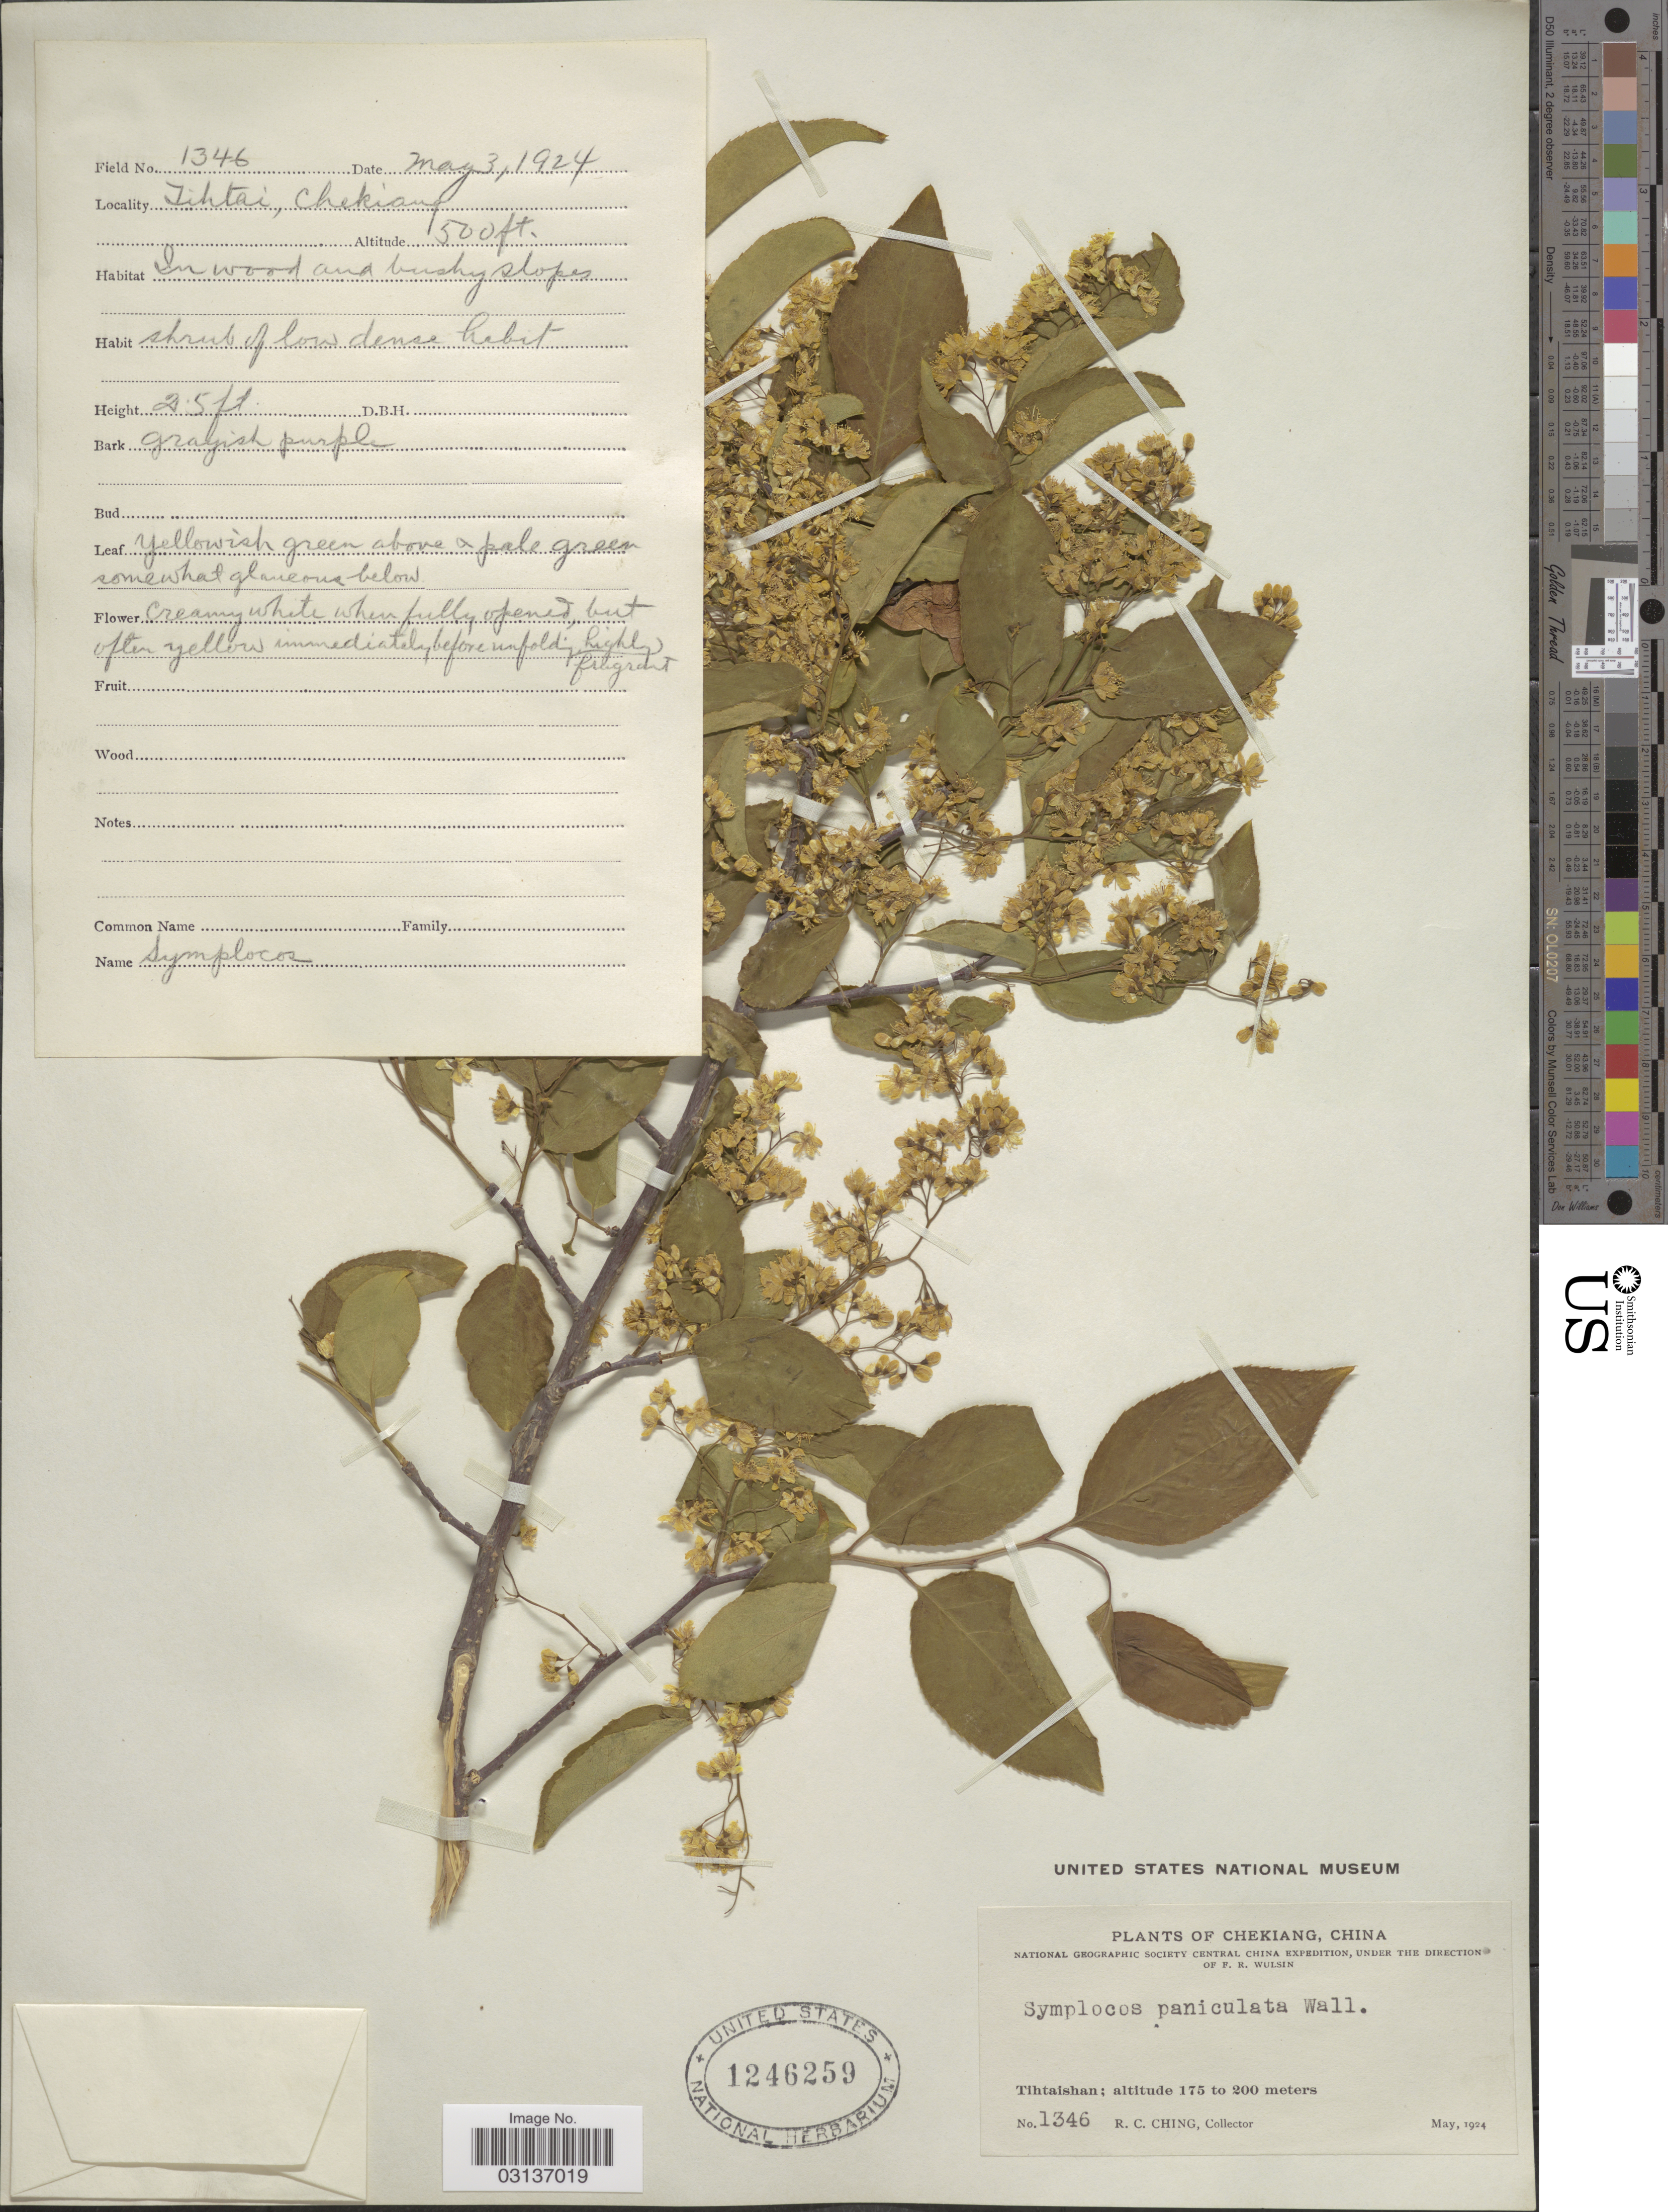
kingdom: Plantae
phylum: Tracheophyta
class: Magnoliopsida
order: Ericales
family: Symplocaceae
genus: Symplocos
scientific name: Symplocos paniculata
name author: Miq.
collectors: R. C. Ching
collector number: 1346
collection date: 1924-05-03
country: China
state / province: Zhejiang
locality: Chekiang. Tihtaishan.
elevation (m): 152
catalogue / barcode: US 1246259